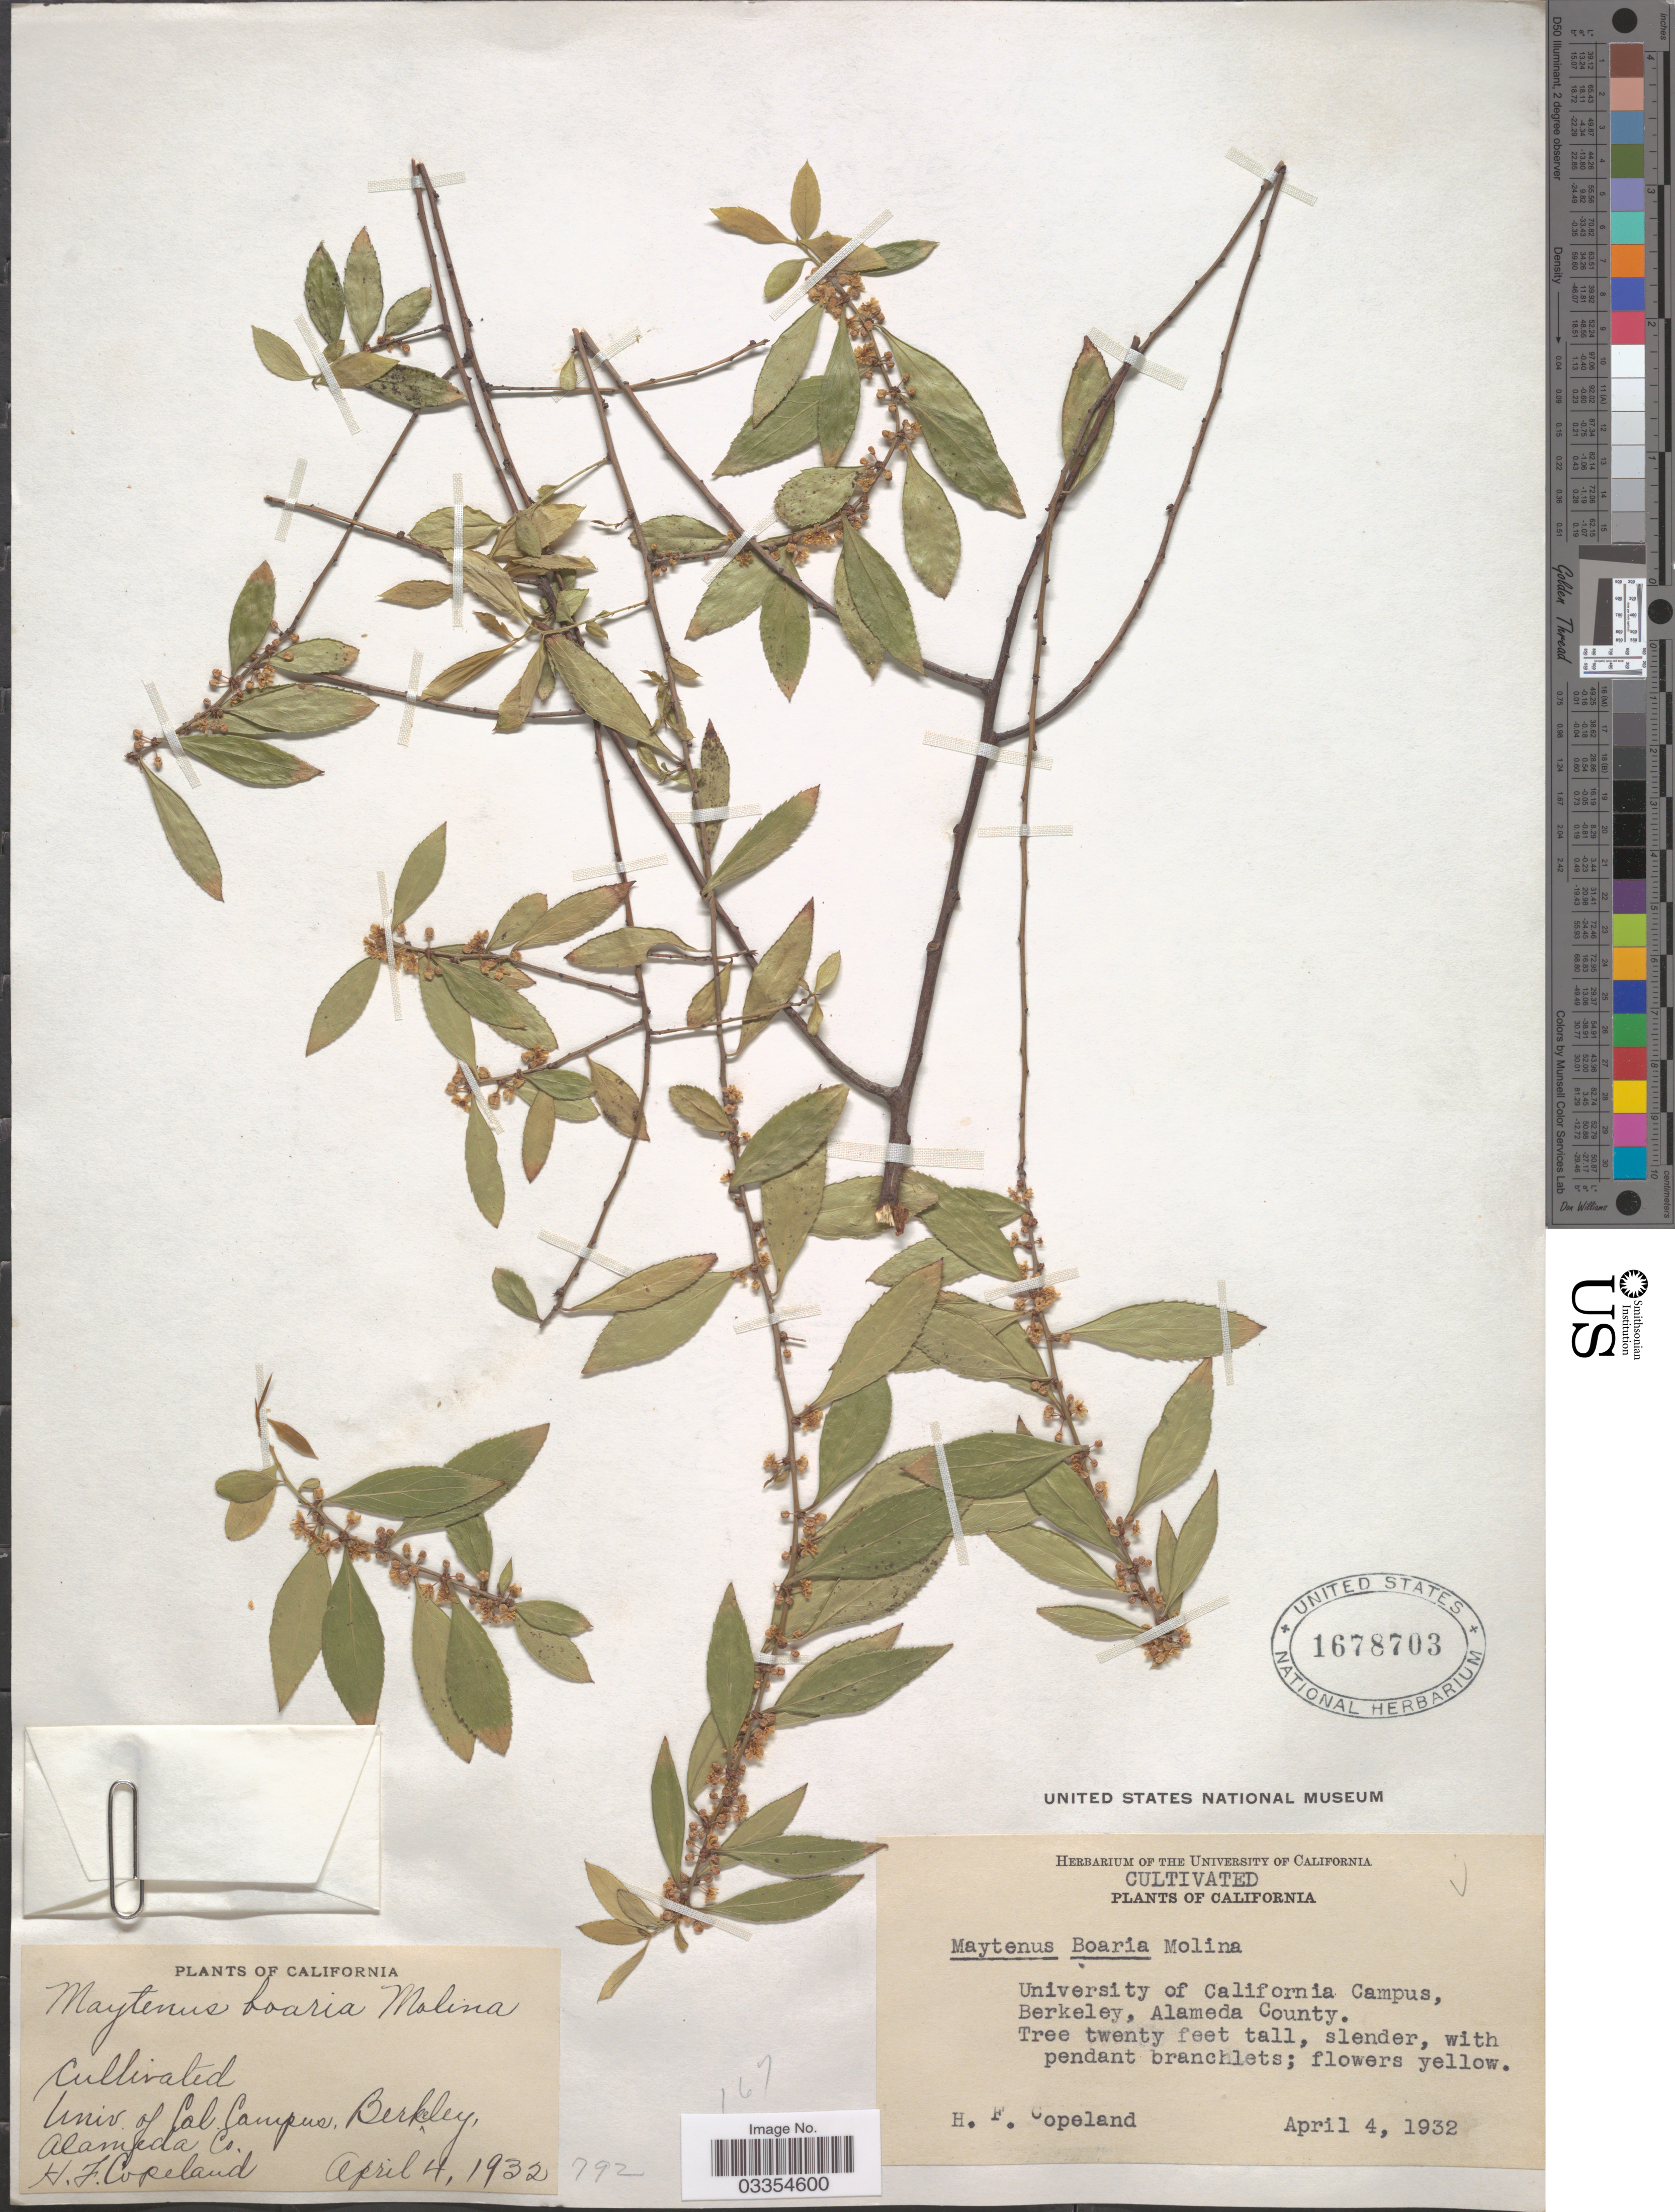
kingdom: Plantae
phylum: Tracheophyta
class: Magnoliopsida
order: Celastrales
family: Celastraceae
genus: Maytenus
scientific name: Maytenus boaria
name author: Molina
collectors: H. F. Copeland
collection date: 1932-04-04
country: United States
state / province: California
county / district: Alameda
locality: University of California Campus, Berkeley, Alameda County.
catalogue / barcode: US 1678703